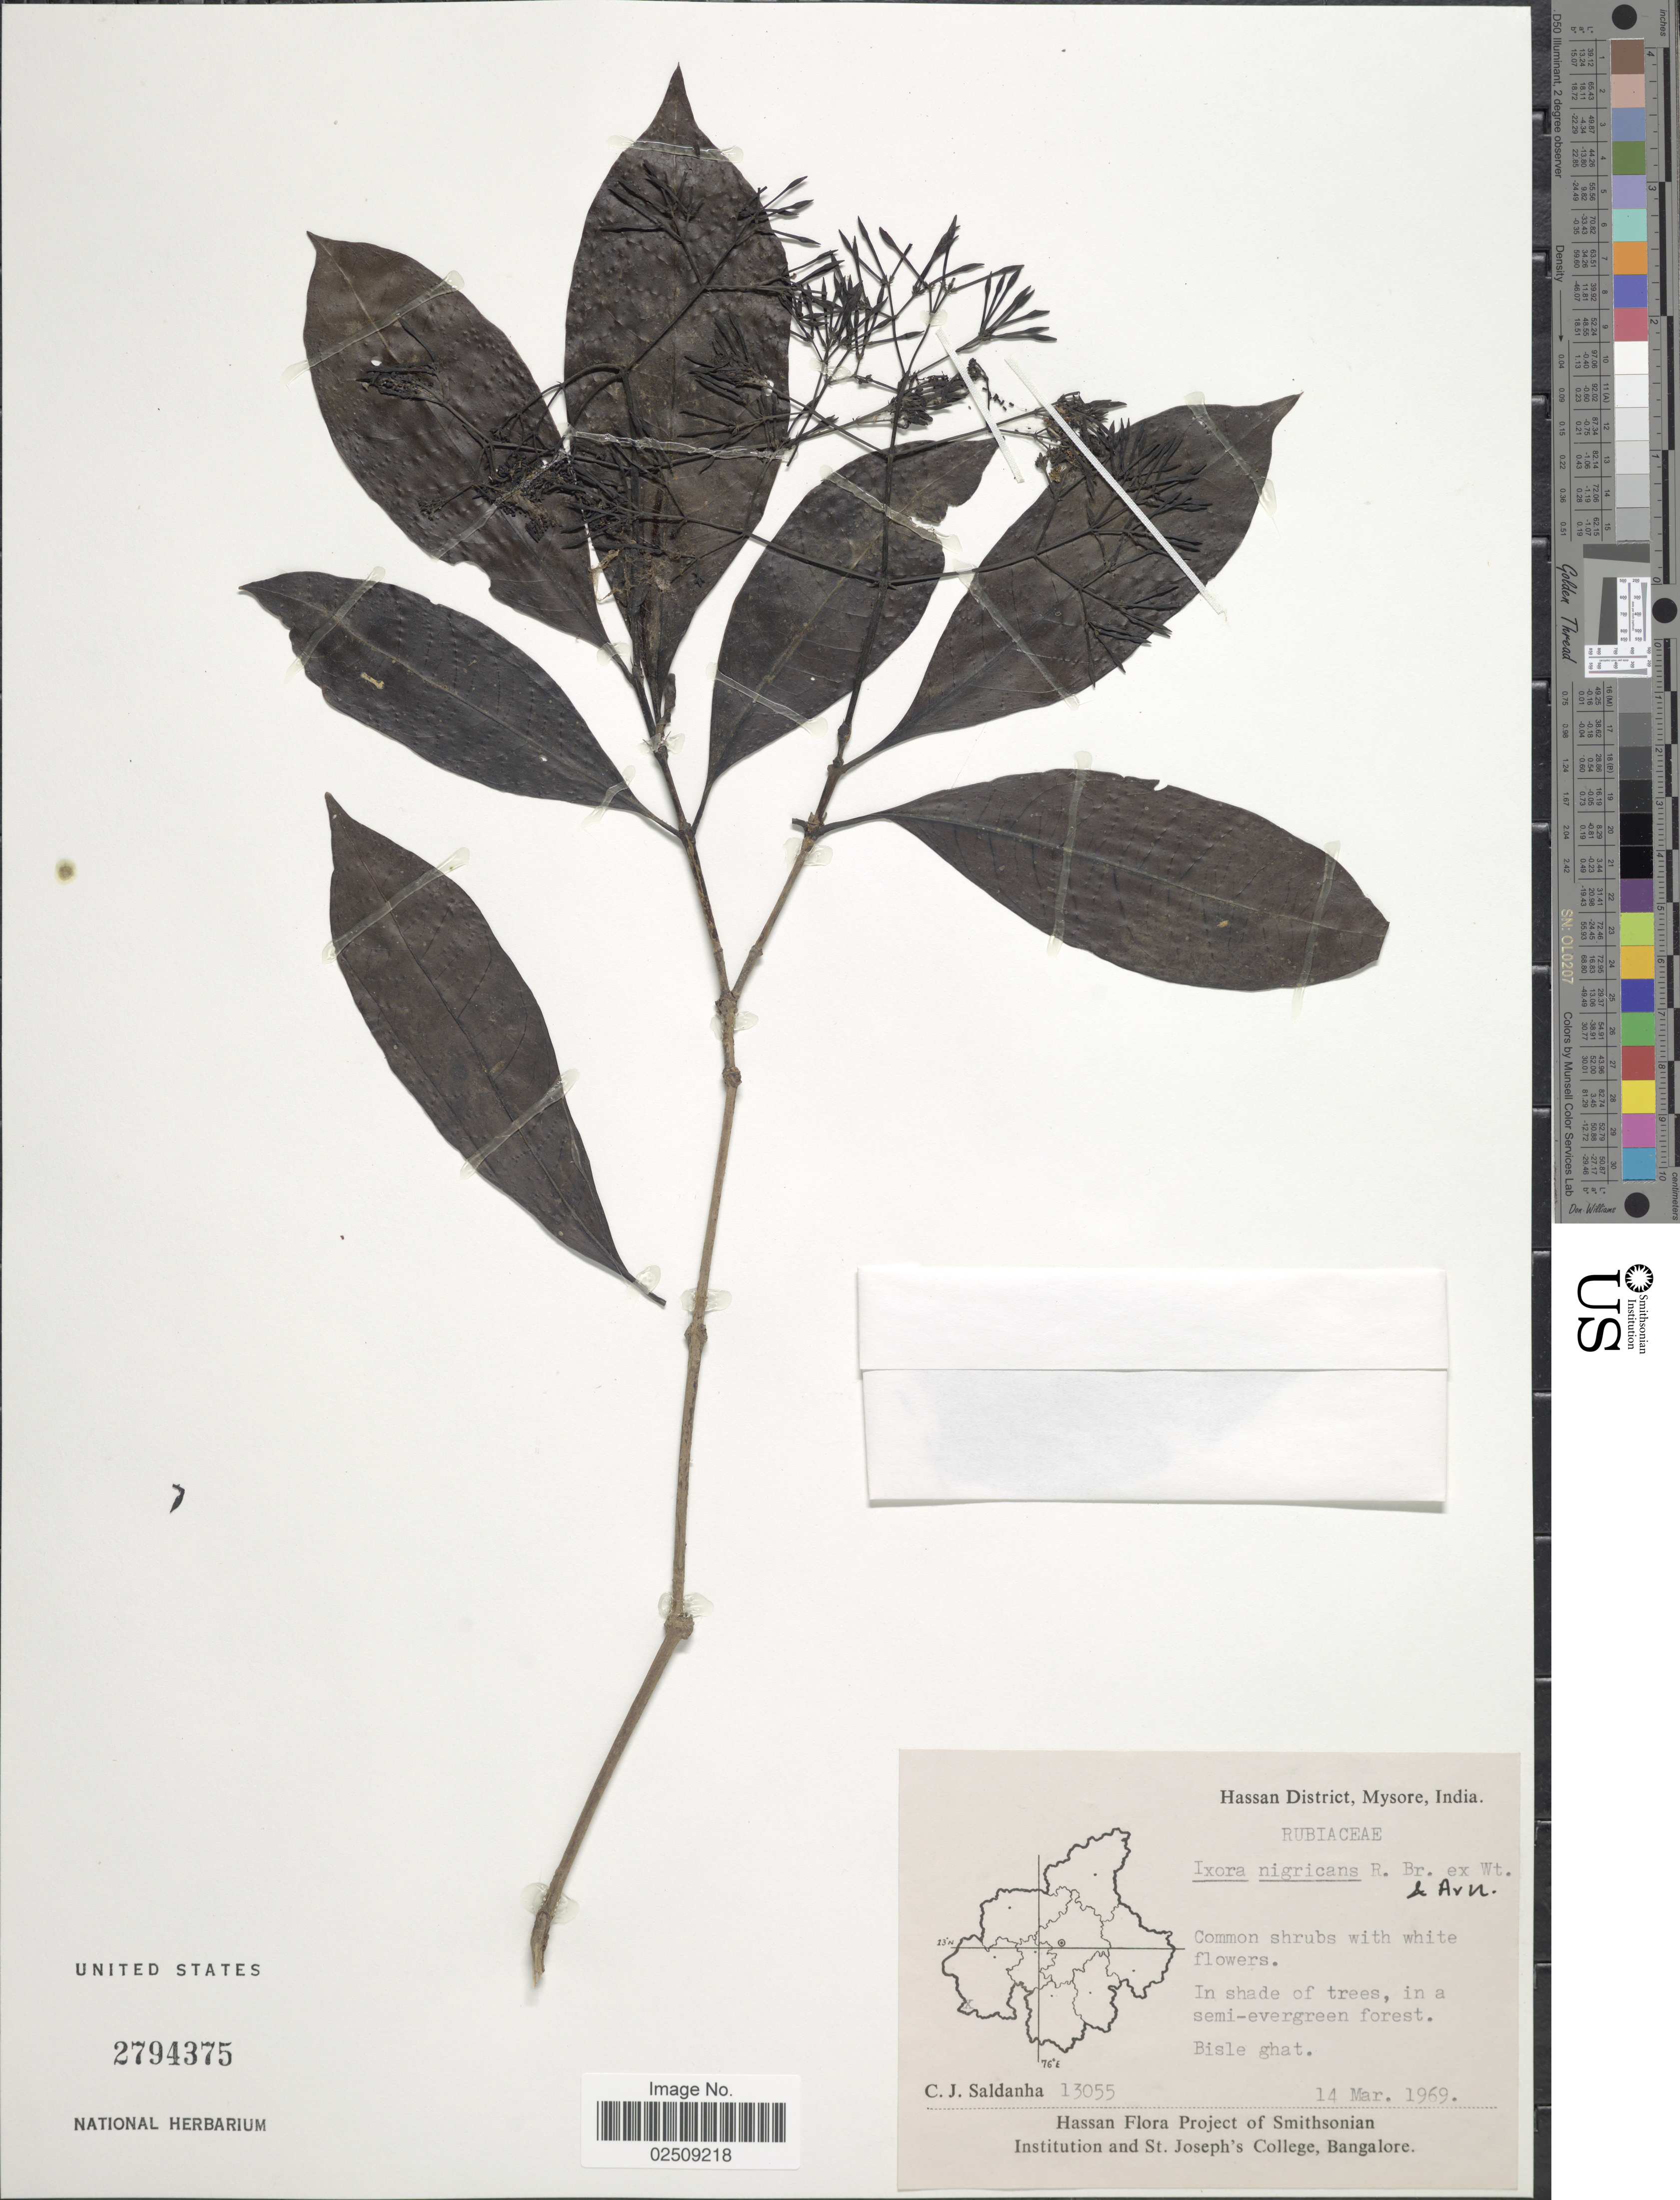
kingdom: Plantae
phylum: Tracheophyta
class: Magnoliopsida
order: Gentianales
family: Rubiaceae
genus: Ixora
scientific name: Ixora nigricans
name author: R. Br. ex Wight & Arn.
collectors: C. J. Saldanha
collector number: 13055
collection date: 1969-03-14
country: India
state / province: Karnataka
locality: Hassan District, Mysore. Bisle ghat.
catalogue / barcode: US 2794375